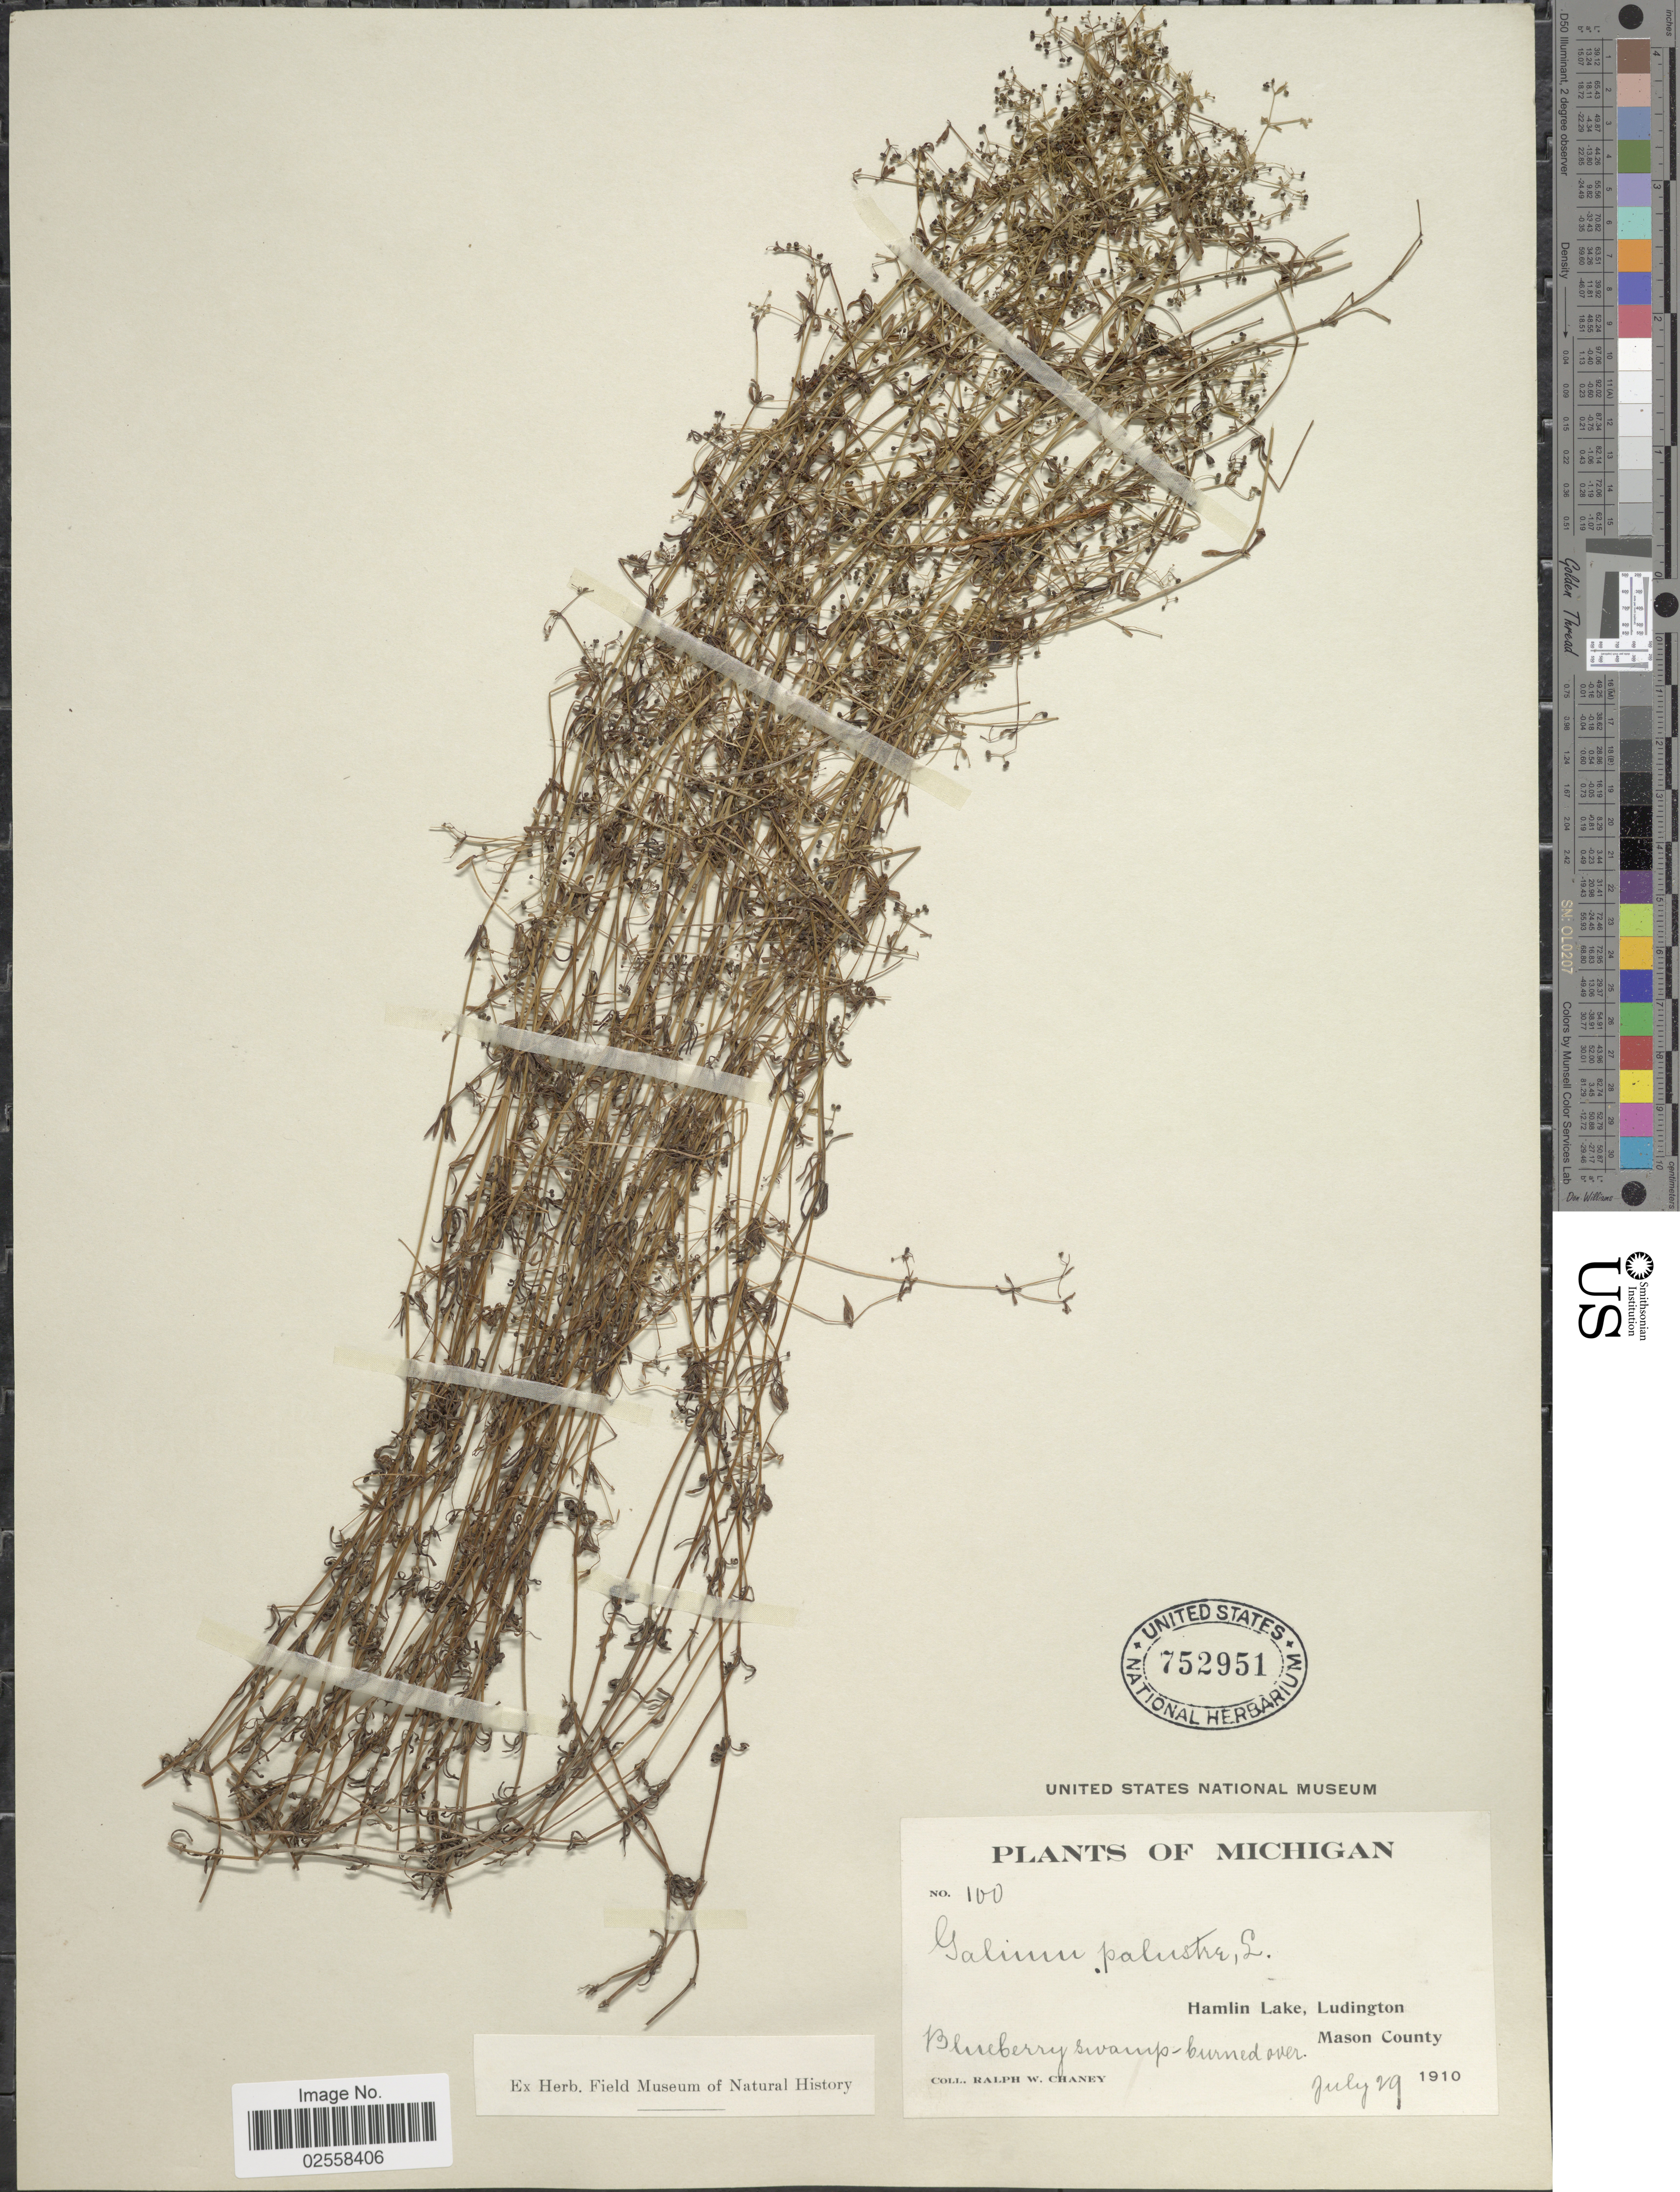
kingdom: Plantae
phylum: Tracheophyta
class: Magnoliopsida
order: Gentianales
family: Rubiaceae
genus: Galium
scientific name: Galium plumosum subsp. plumosum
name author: Rusby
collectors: R. Chaney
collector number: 100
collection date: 1910-07-29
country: United States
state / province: Michigan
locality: Hamlin Lake, Ludington, Mason County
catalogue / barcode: US 752951